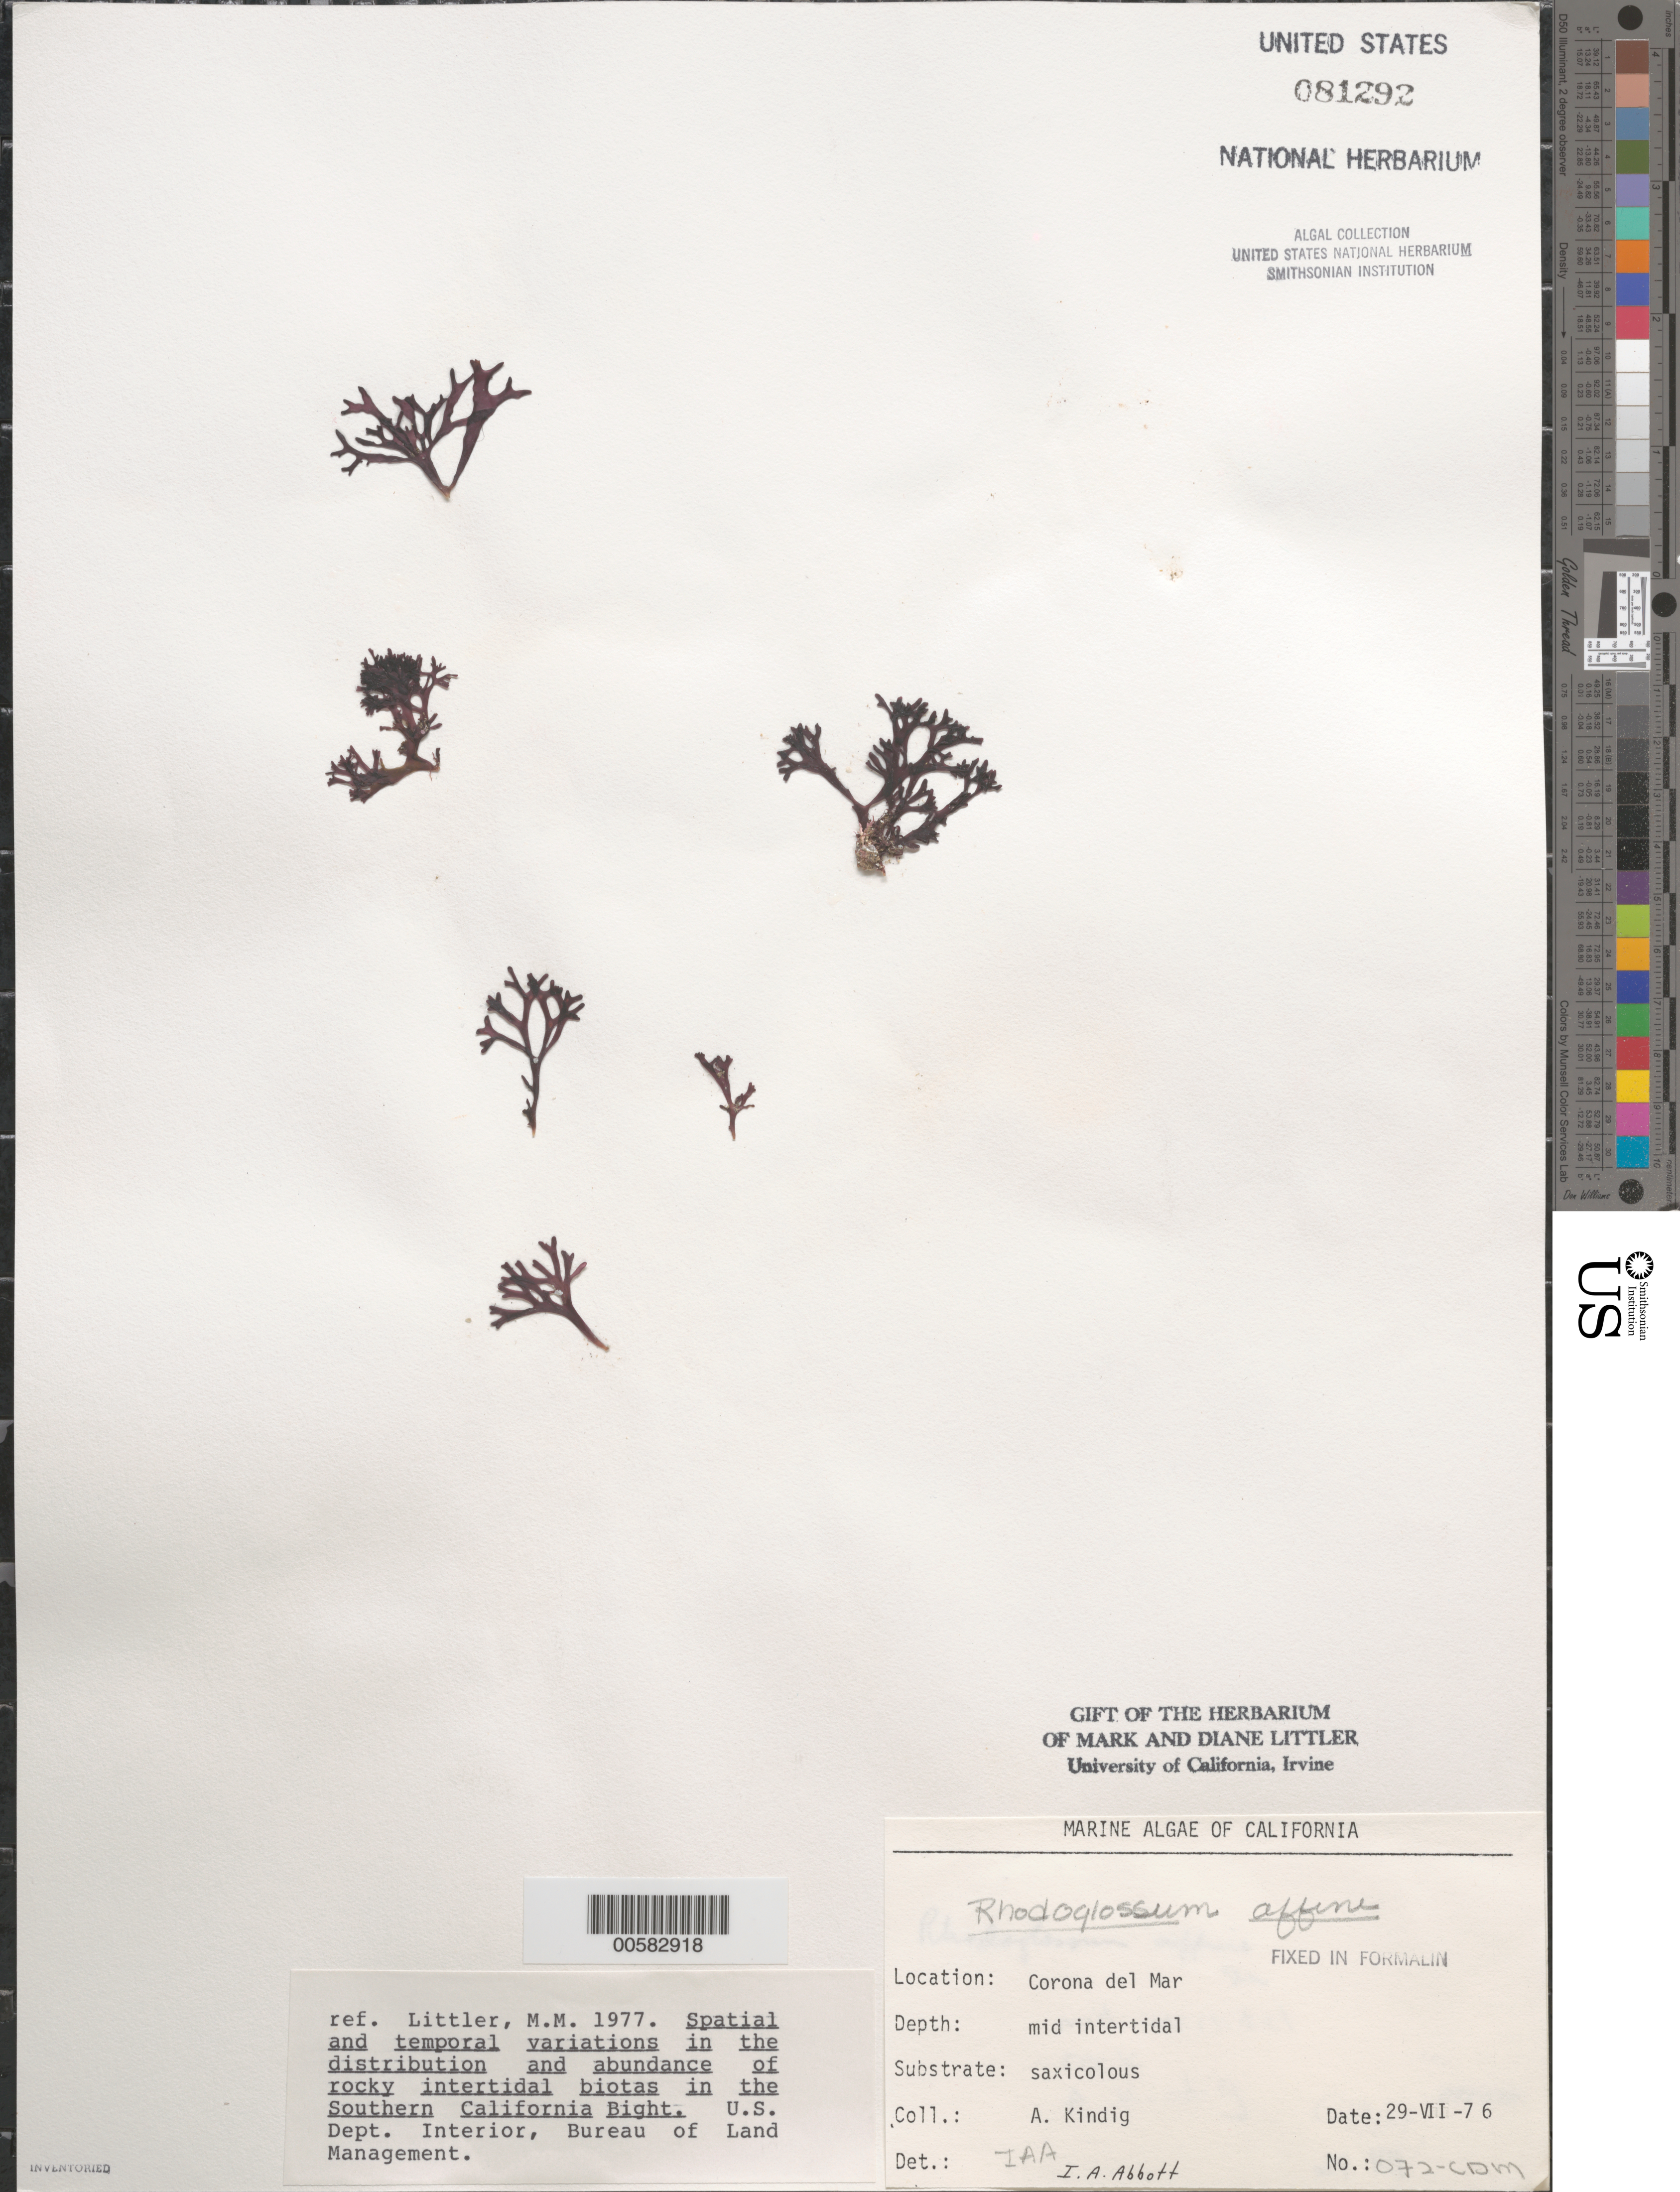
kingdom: Plantae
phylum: Rhodophyta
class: Florideophyceae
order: Gigartinales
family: Gigartinaceae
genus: Mazzaella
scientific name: Mazzaella affinis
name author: (Harvey) Fredericq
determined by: Algae name updating Project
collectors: A. Kindig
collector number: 072-CDM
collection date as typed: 29 Jul 1976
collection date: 1976-07-29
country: United States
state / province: California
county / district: Orange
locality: Corona del Mar, mouth of Morning Canyon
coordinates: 33 35'14"N, 117 51'54"W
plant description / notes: BLM-SOCALBIGHT Rocky Intertidal Survey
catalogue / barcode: US 81292